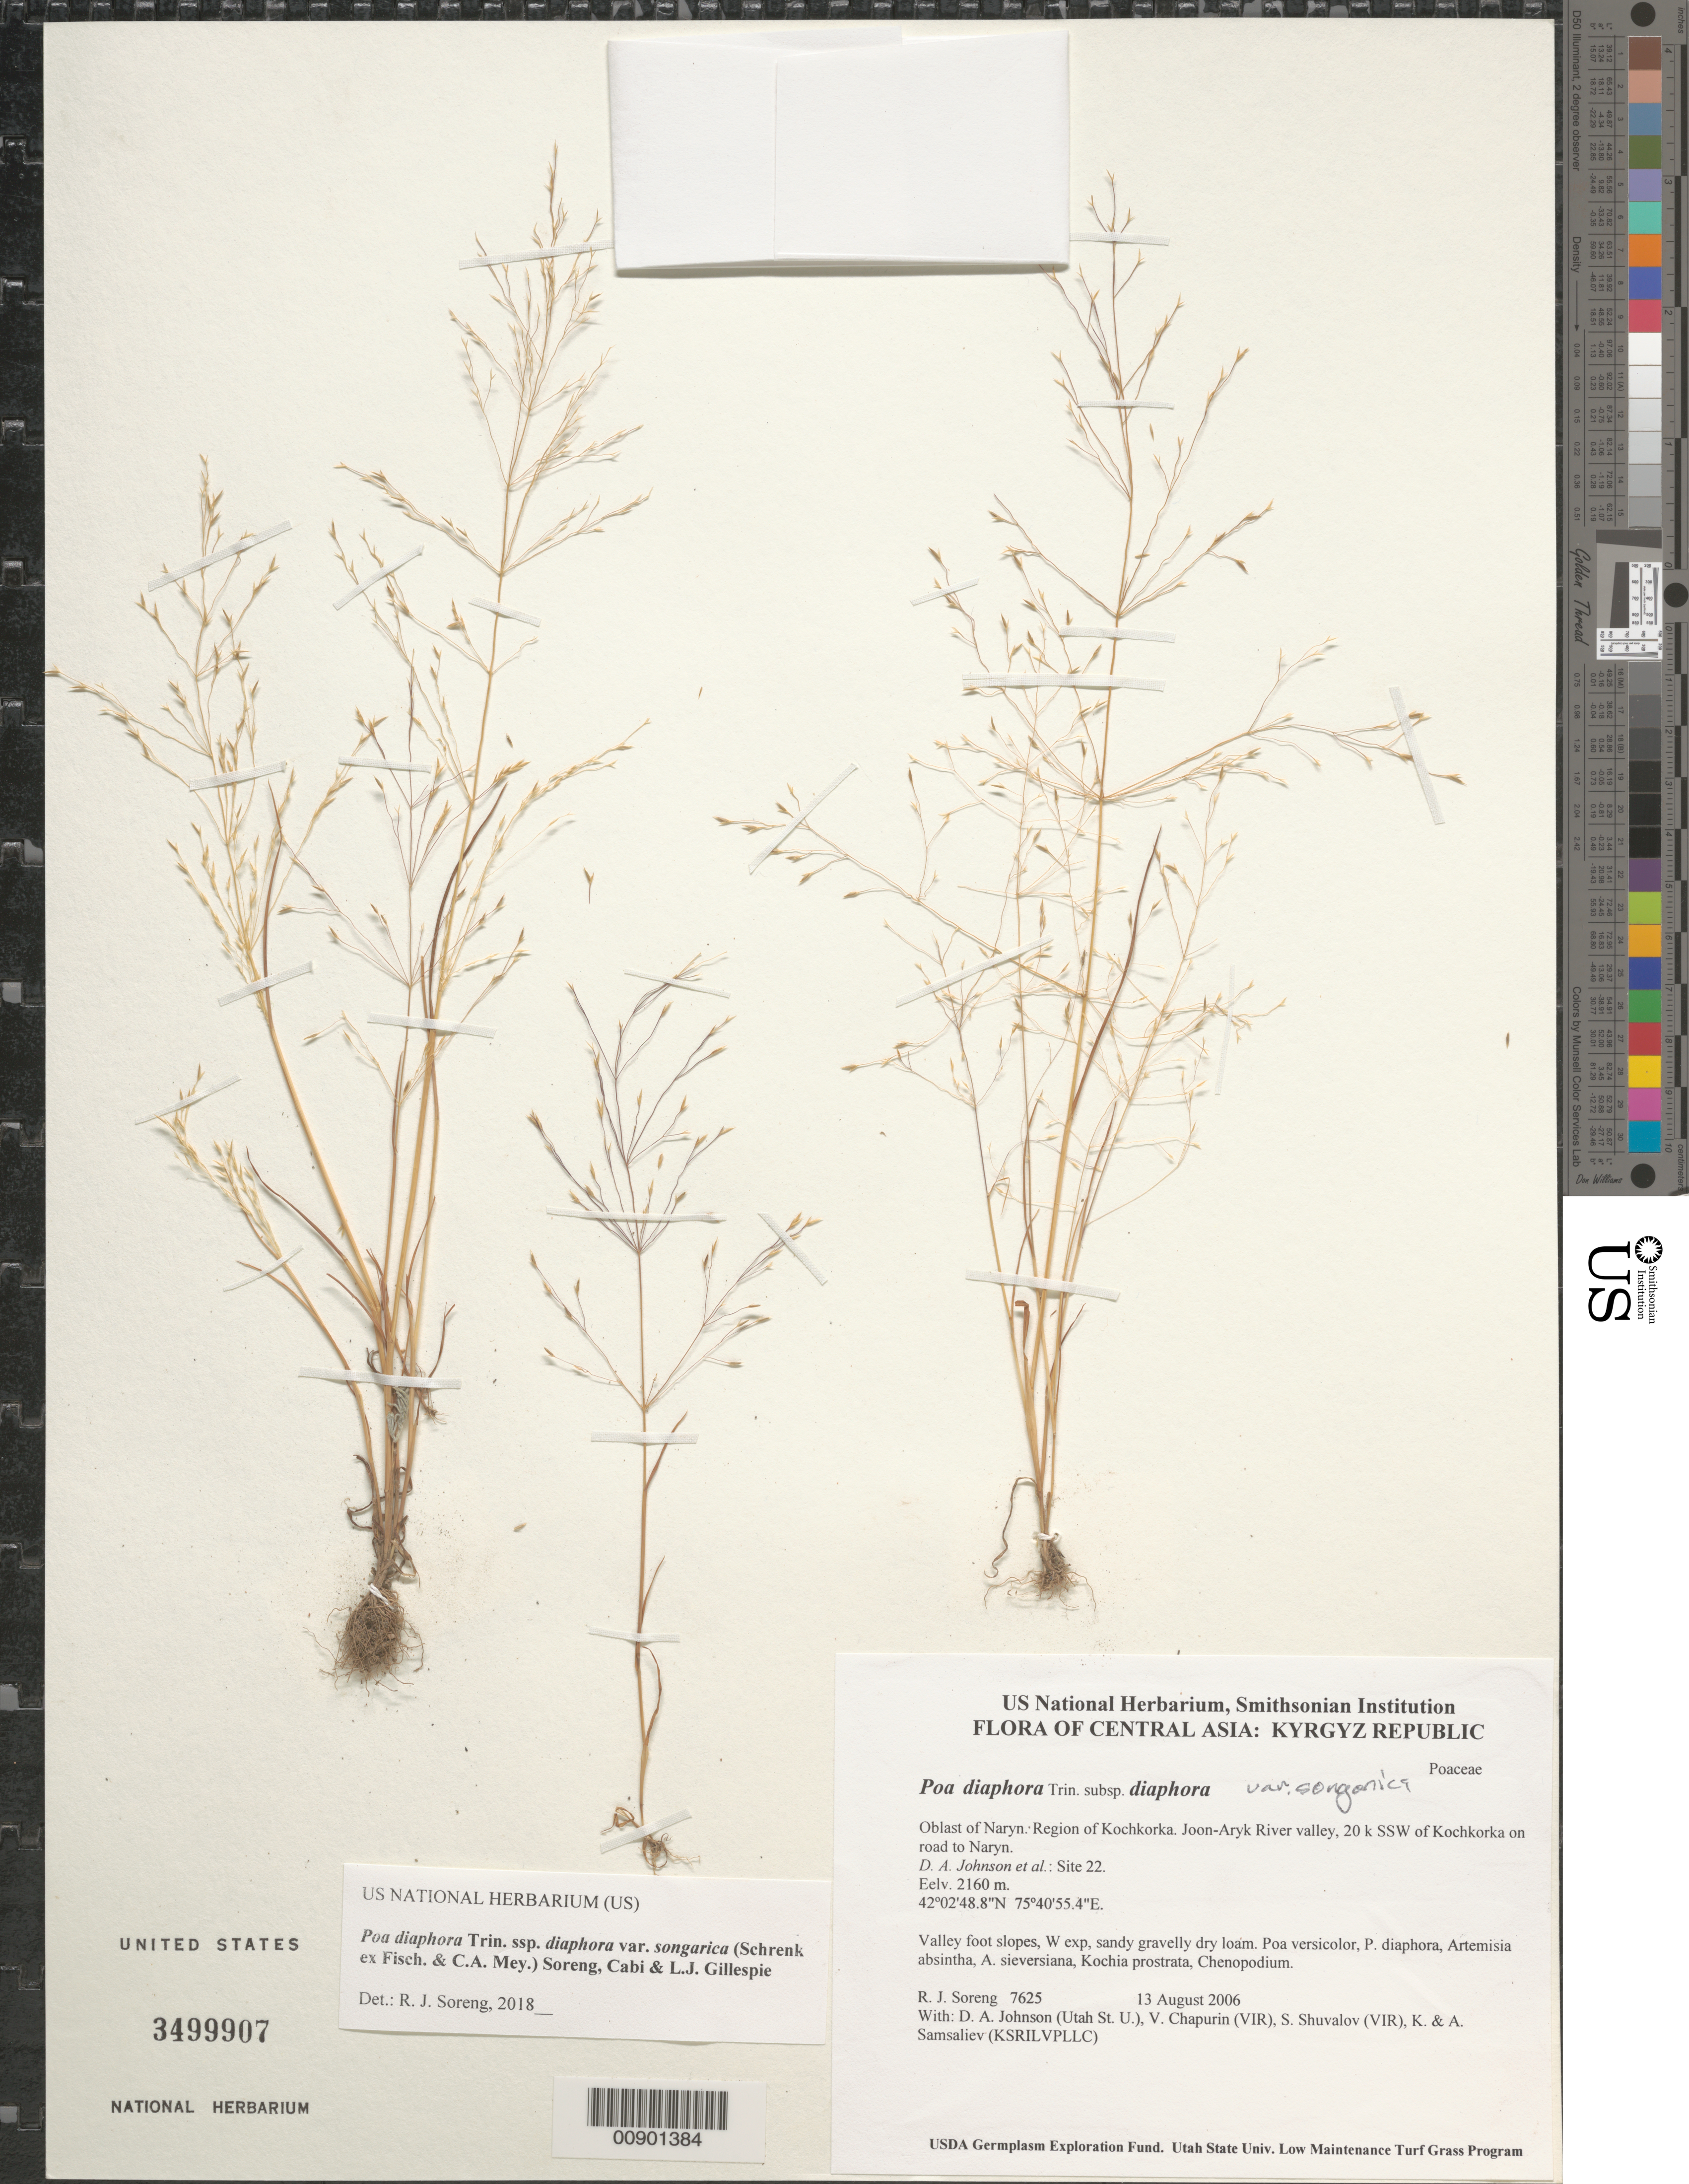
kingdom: Plantae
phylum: Tracheophyta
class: Liliopsida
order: Poales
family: Poaceae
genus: Poa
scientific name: Poa diaphora subsp. diaphora var. songarica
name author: (Schrenk ex Fisch. & C.A. Mey.) Soreng et al.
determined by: Soreng, Robert J., Research Associate (BOT), Smithsonian Institution - National Museum of Natural History (UNITED STATES)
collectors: R. J. Soreng, D. Johnson, S. Shuvalov, V. Chapurin, K. Samsaliev & A. Samsaliev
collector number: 7625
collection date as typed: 13 Aug 2006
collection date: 2006-08-13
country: Kyrgyzstan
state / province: Naryn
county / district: Kochkorka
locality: Joon-Aryk River valley, 20 km SSW of Kochkorka on road to Naryn.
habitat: Valley foot slopes, W exp, sandy gravelly dry loam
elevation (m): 2160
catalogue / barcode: US 3499907